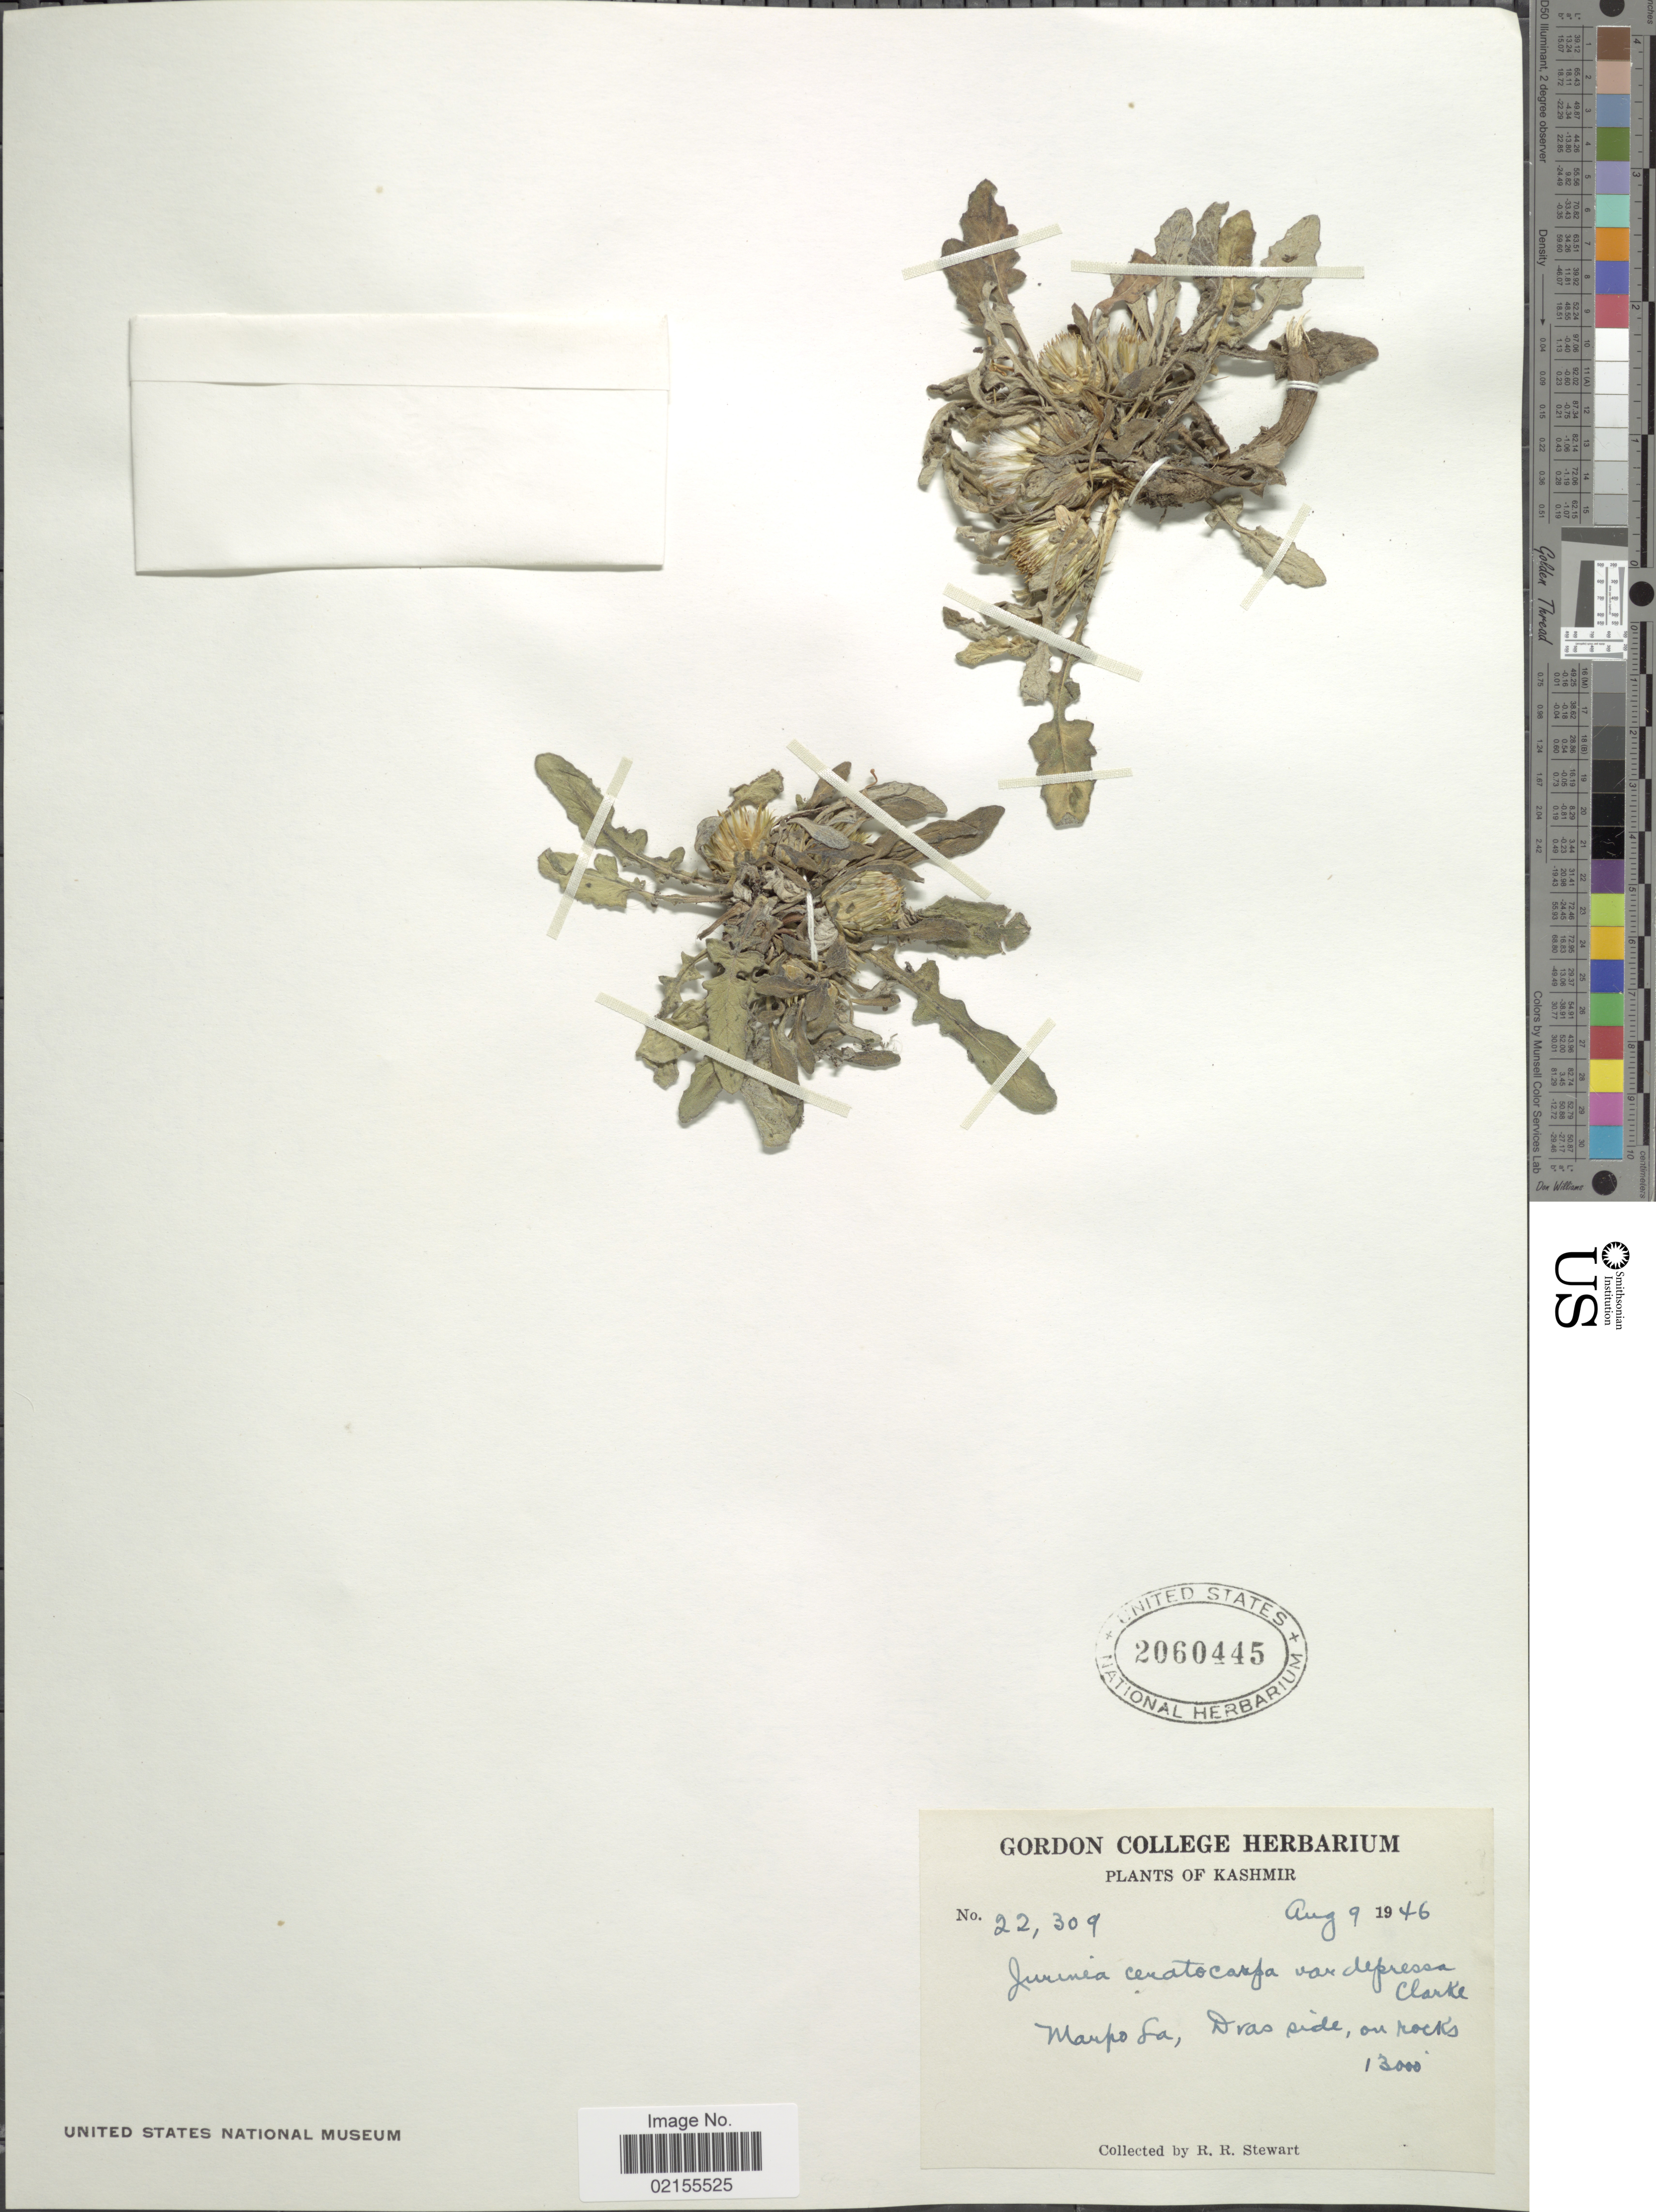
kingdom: Plantae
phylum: Tracheophyta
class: Magnoliopsida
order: Asterales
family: Asteraceae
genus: Jurinea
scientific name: Jurinea ceratocarpa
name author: (Decne.) Benth.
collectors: R. R. Stewart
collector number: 22309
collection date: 1946-08-09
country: India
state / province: Jammu and Kashmir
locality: Kashmir, Marpo La, Dras side, on rocks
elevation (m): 3962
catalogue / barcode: US 2060445